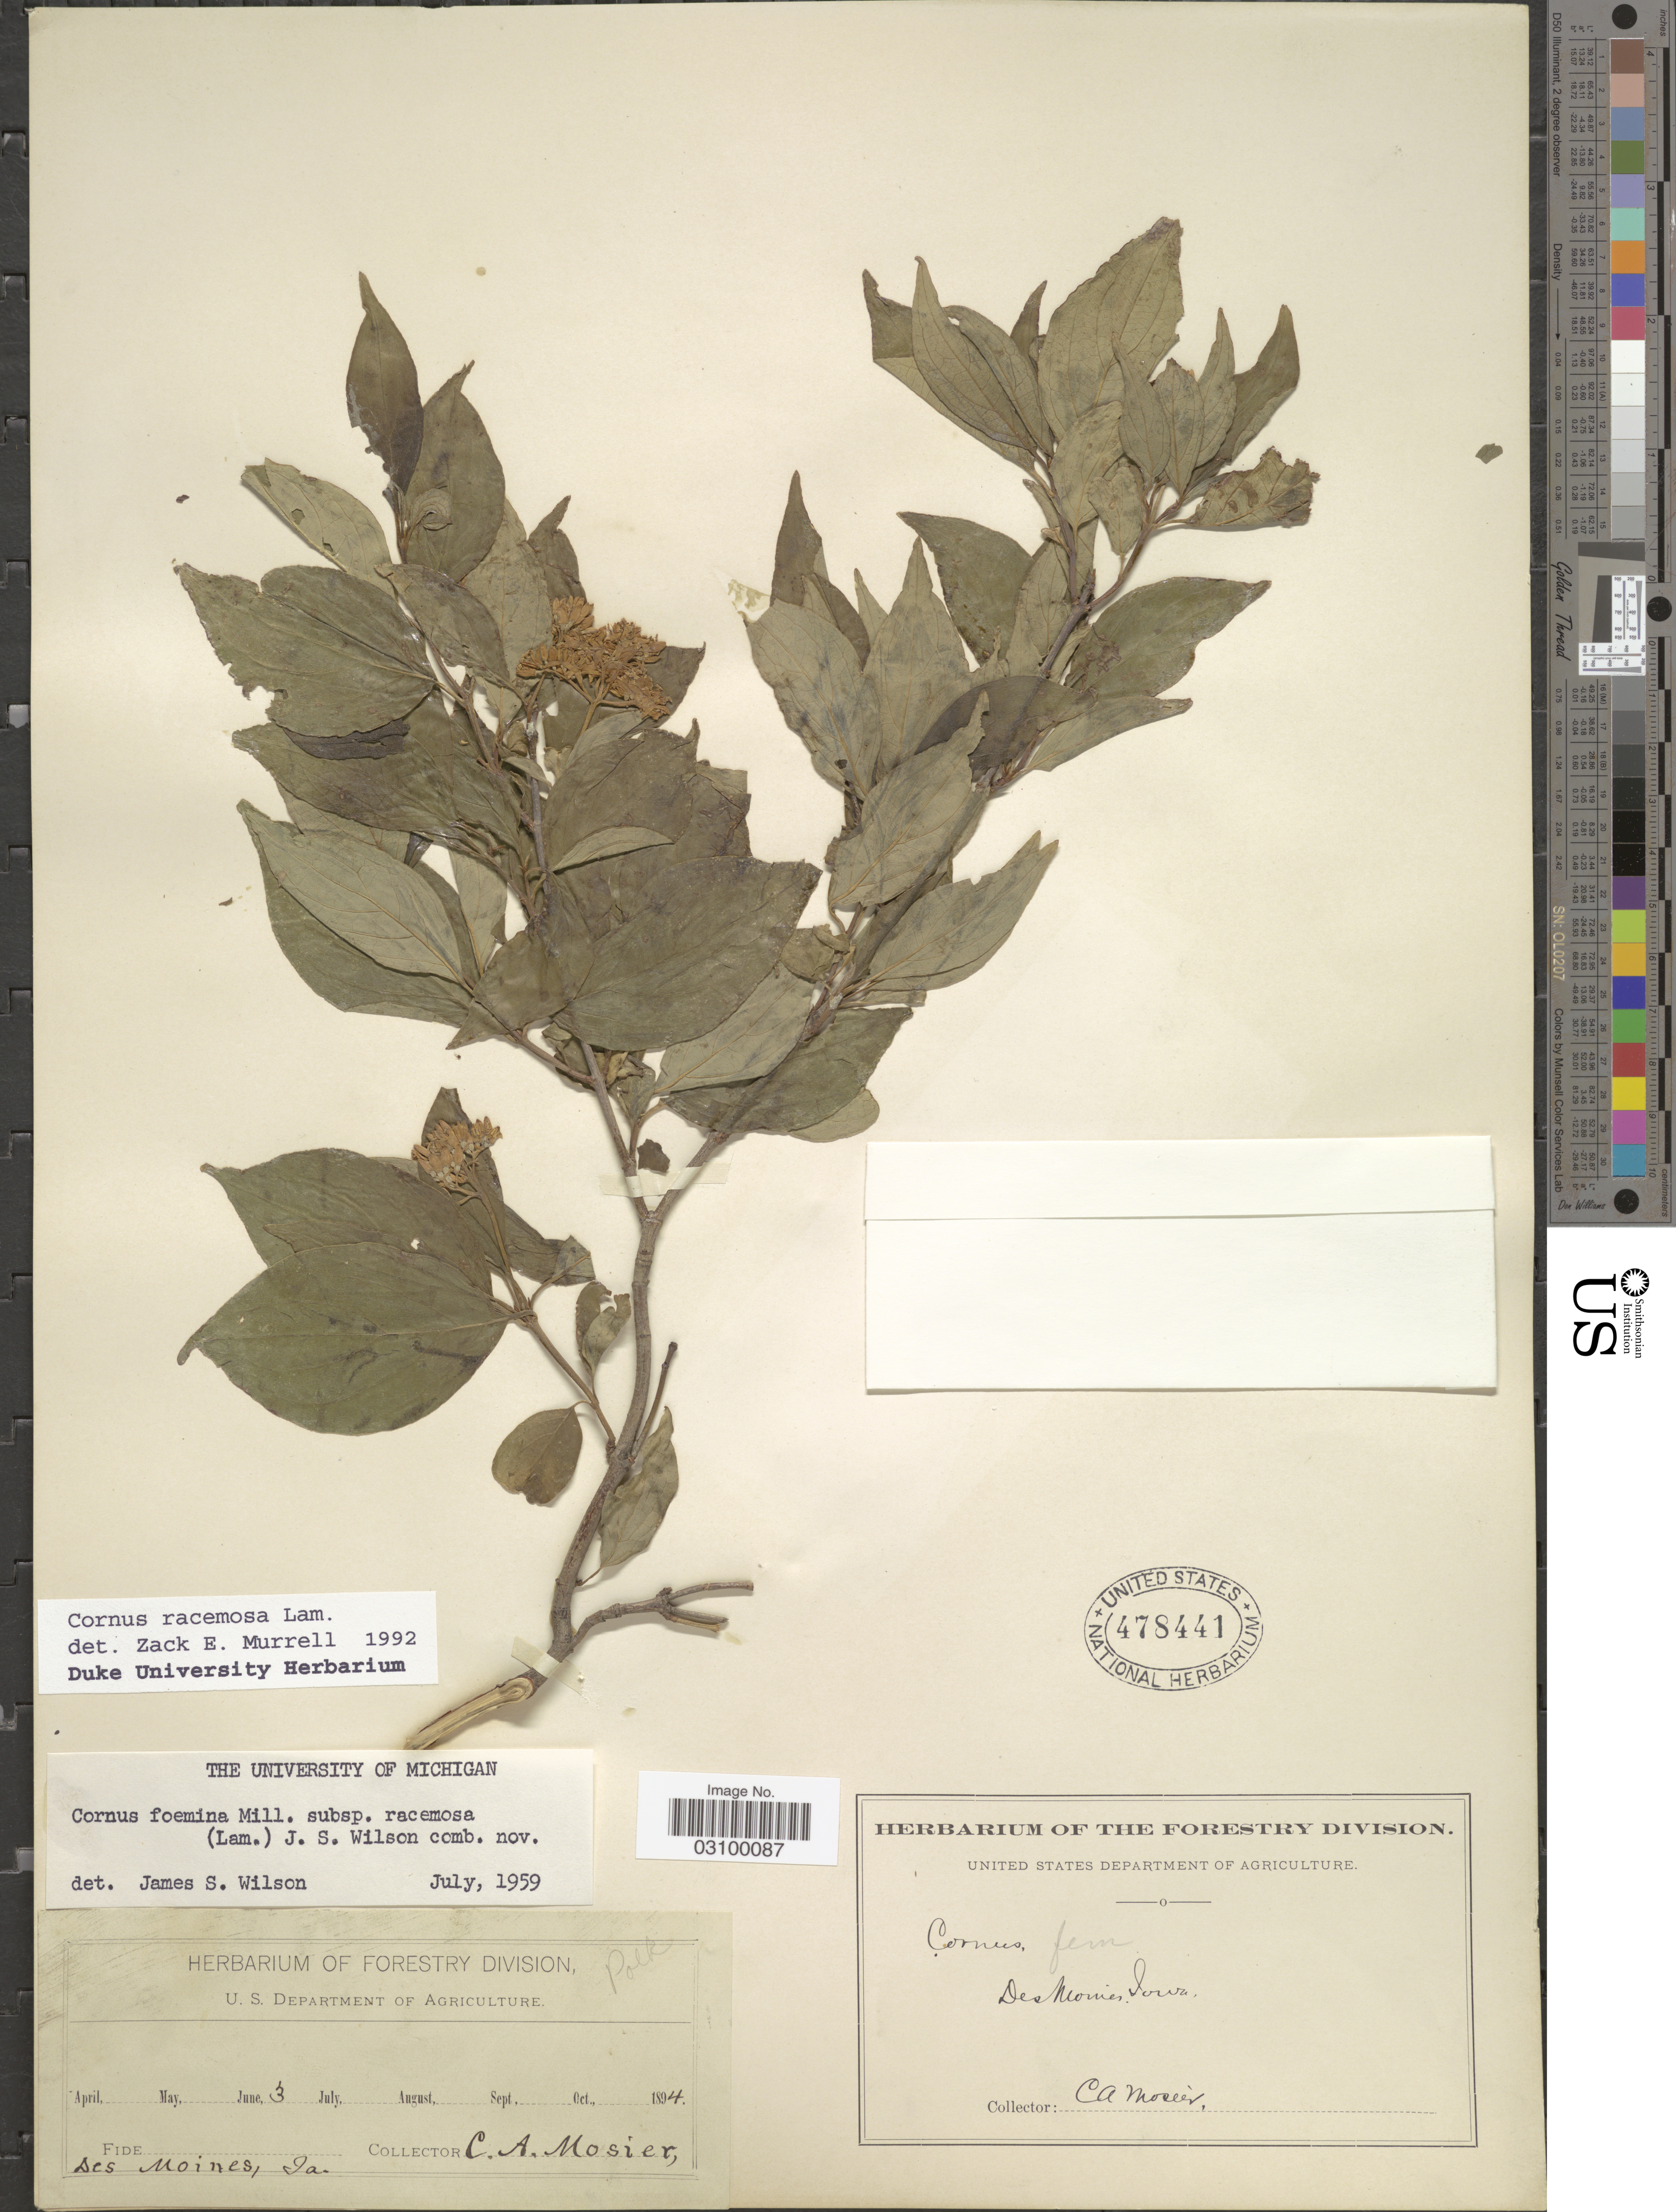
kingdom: Plantae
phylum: Tracheophyta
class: Magnoliopsida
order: Cornales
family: Cornaceae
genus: Cornus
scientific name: Cornus racemosa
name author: Lam.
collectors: C. A. Mosier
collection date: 1894-06-03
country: United States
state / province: Iowa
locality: Polk. Des Moines, Ia.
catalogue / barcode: US 478441